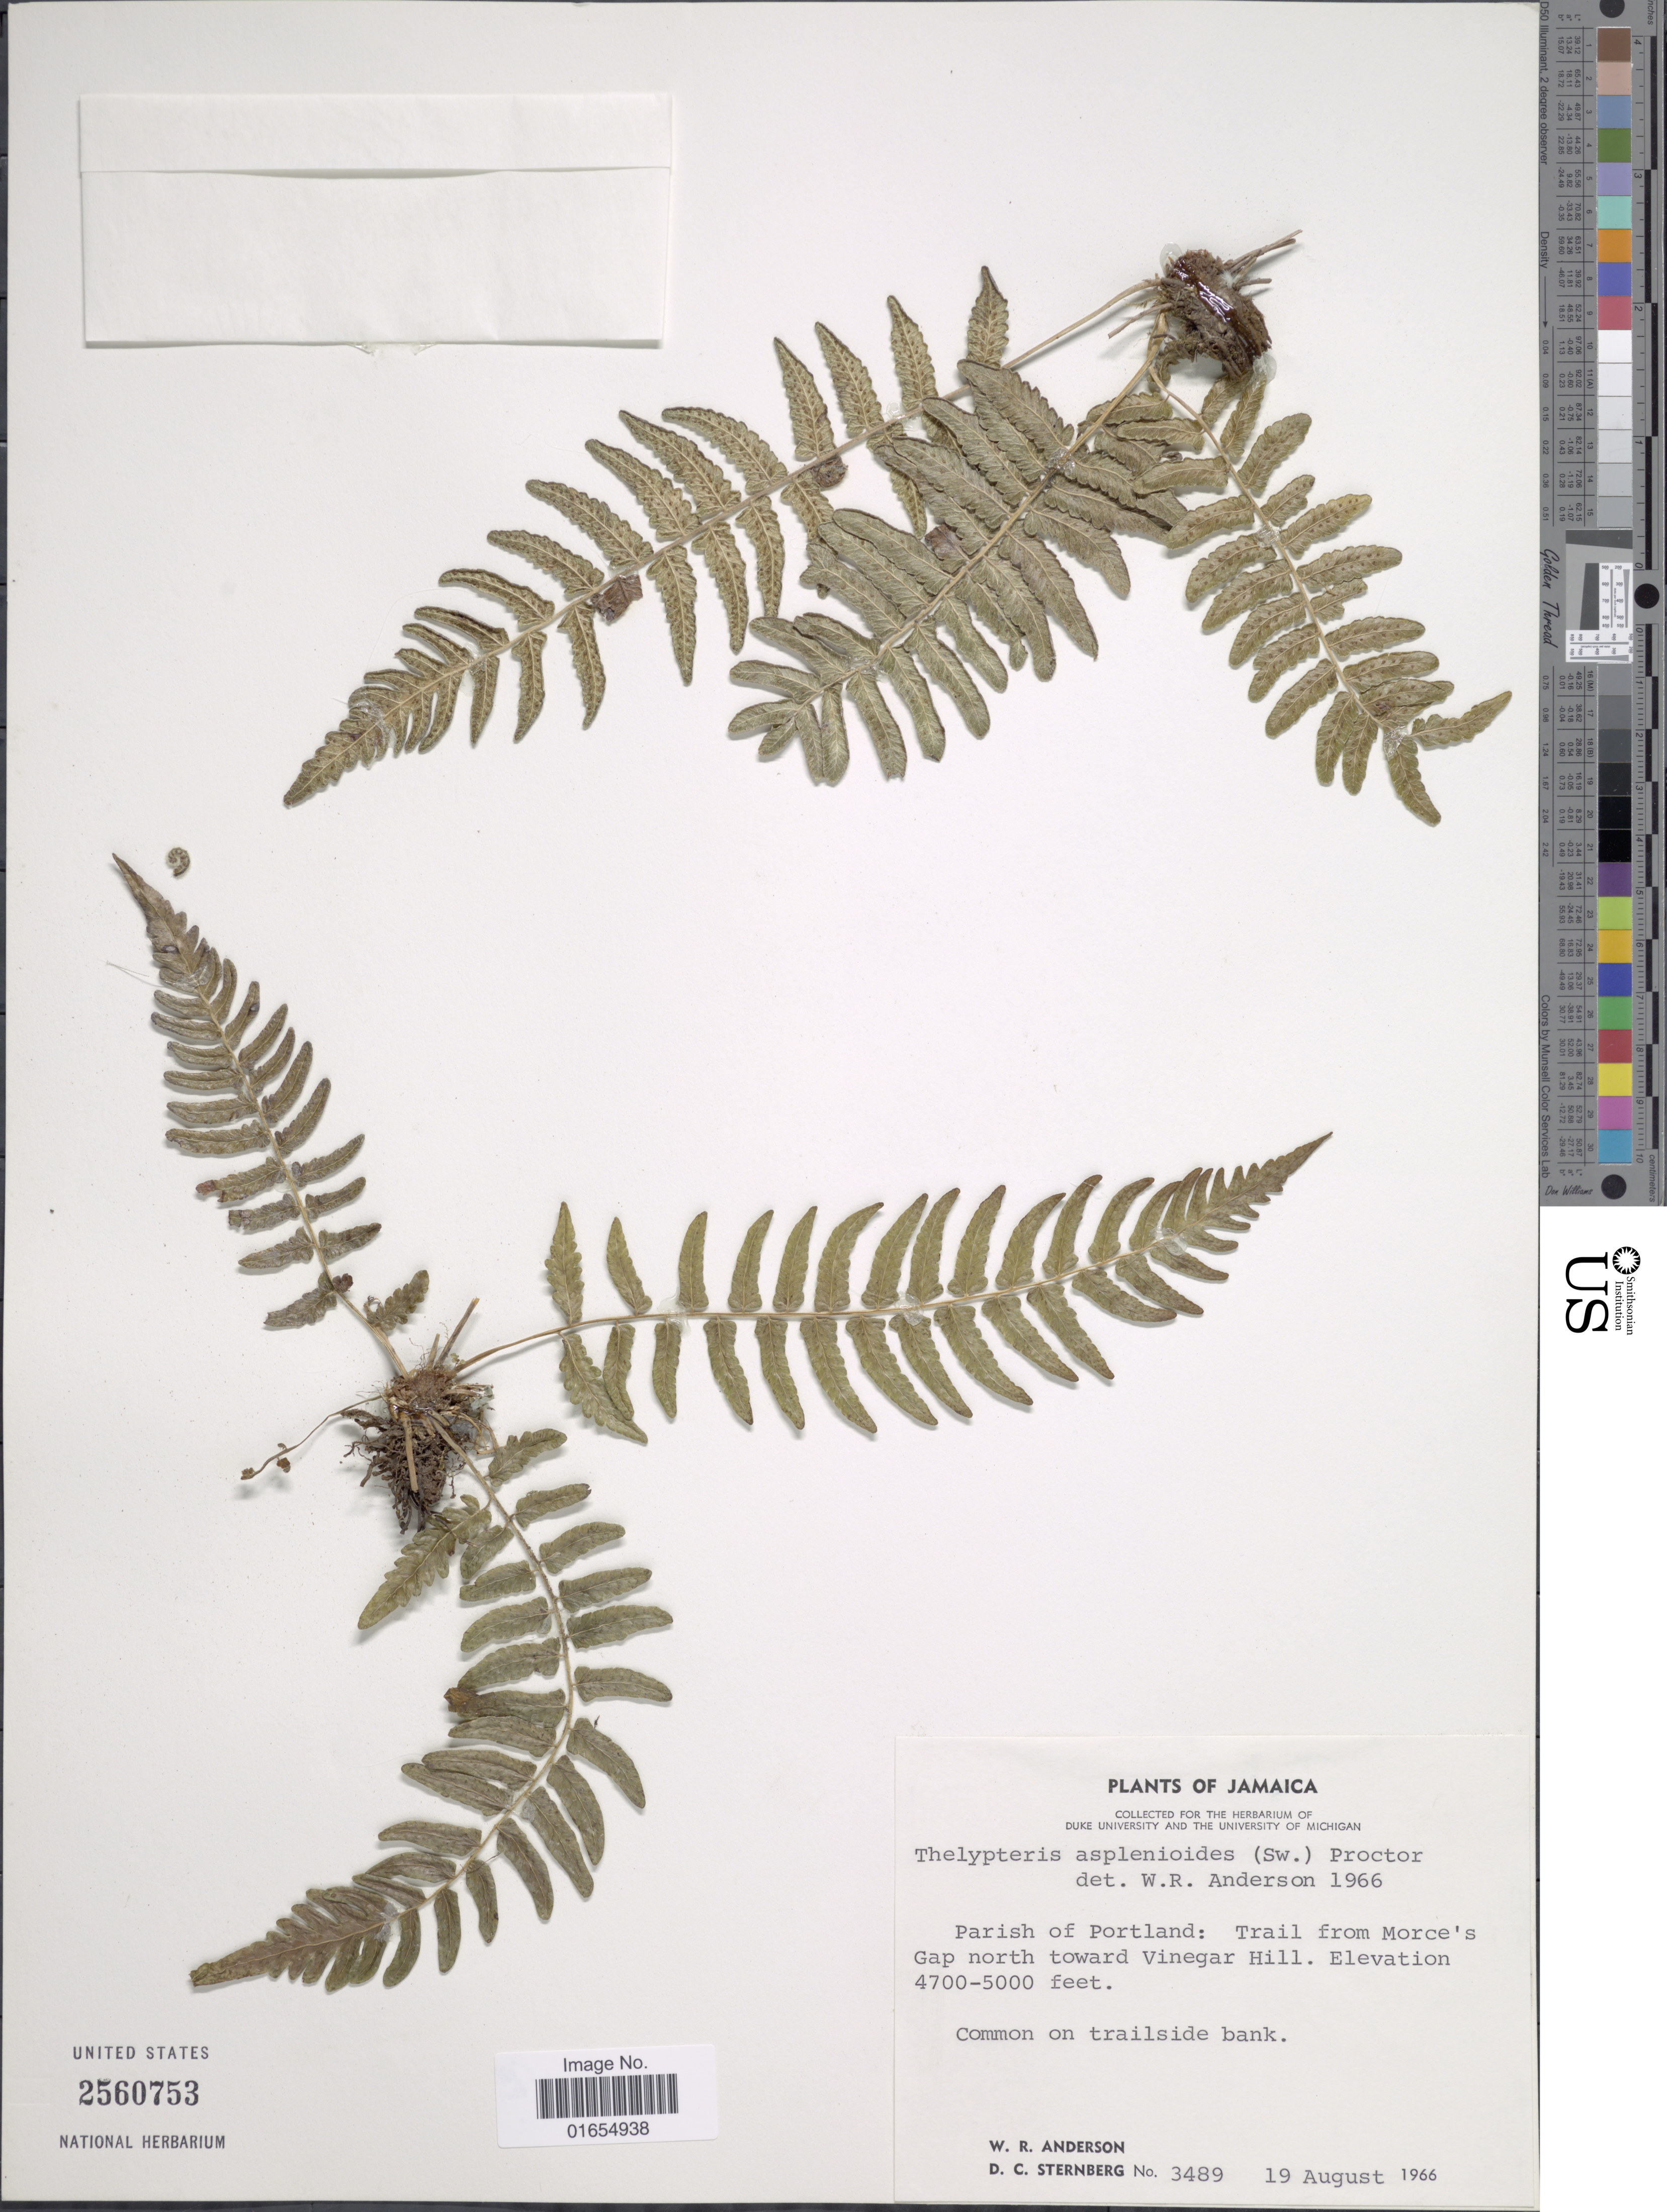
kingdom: Plantae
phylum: Tracheophyta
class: Polypodiopsida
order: Polypodiales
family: Thelypteridaceae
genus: Goniopteris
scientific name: Goniopteris retroflexa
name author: (L.) Pic. Serm.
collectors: W. Anderson & D. Sternberg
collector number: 3489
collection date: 1966-08-19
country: Jamaica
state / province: Portland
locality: Trail from Morce's Gap north toward Vinegar Hill.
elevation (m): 1433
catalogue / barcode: US 2560753